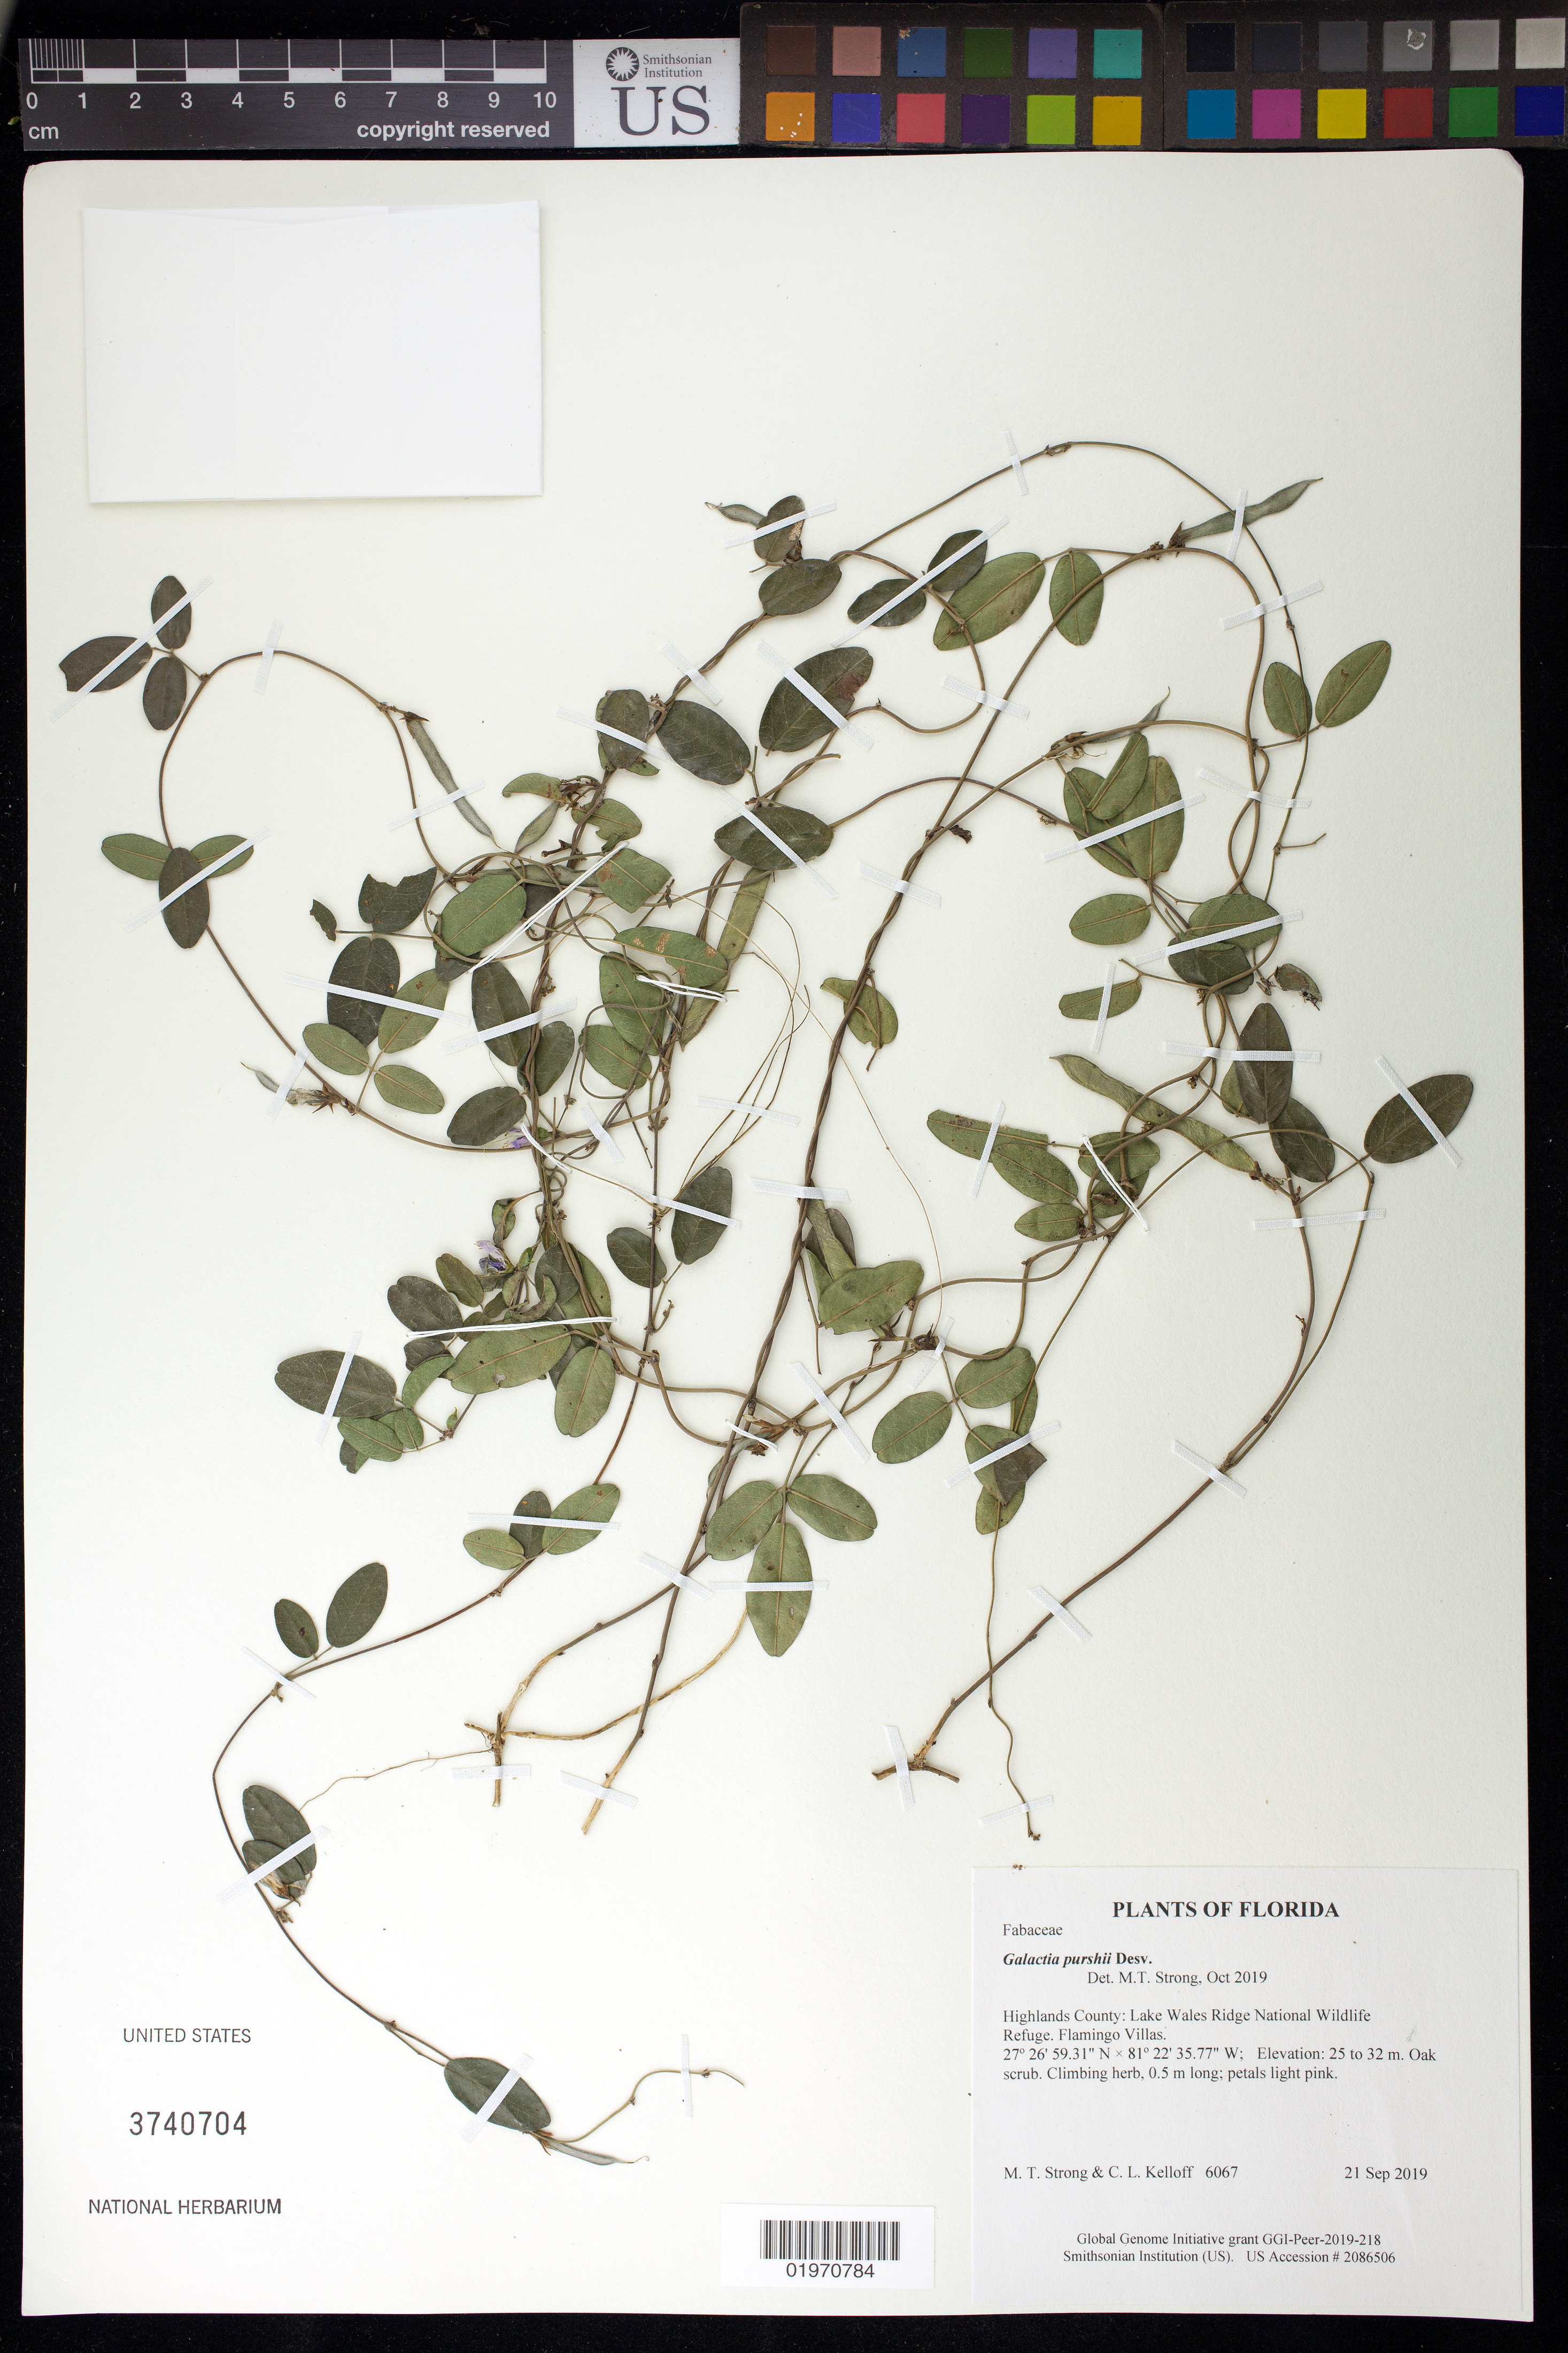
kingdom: Plantae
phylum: Tracheophyta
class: Magnoliopsida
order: Fabales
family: Fabaceae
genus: Galactia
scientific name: Galactia purshii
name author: Desv.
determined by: Strong, Mark T., (BOT), Smithsonian Institution - National Museum of Natural History (UNITED STATES)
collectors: M. T. Strong & C. L. Kelloff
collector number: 6067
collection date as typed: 21 Sep 2019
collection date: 2019-09-21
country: United States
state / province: Florida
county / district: Highlands County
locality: Lake Wales Ridge National Wildlife Refuge. Flamingo Villas.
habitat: Oak scrub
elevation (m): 25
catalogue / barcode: US 3740704